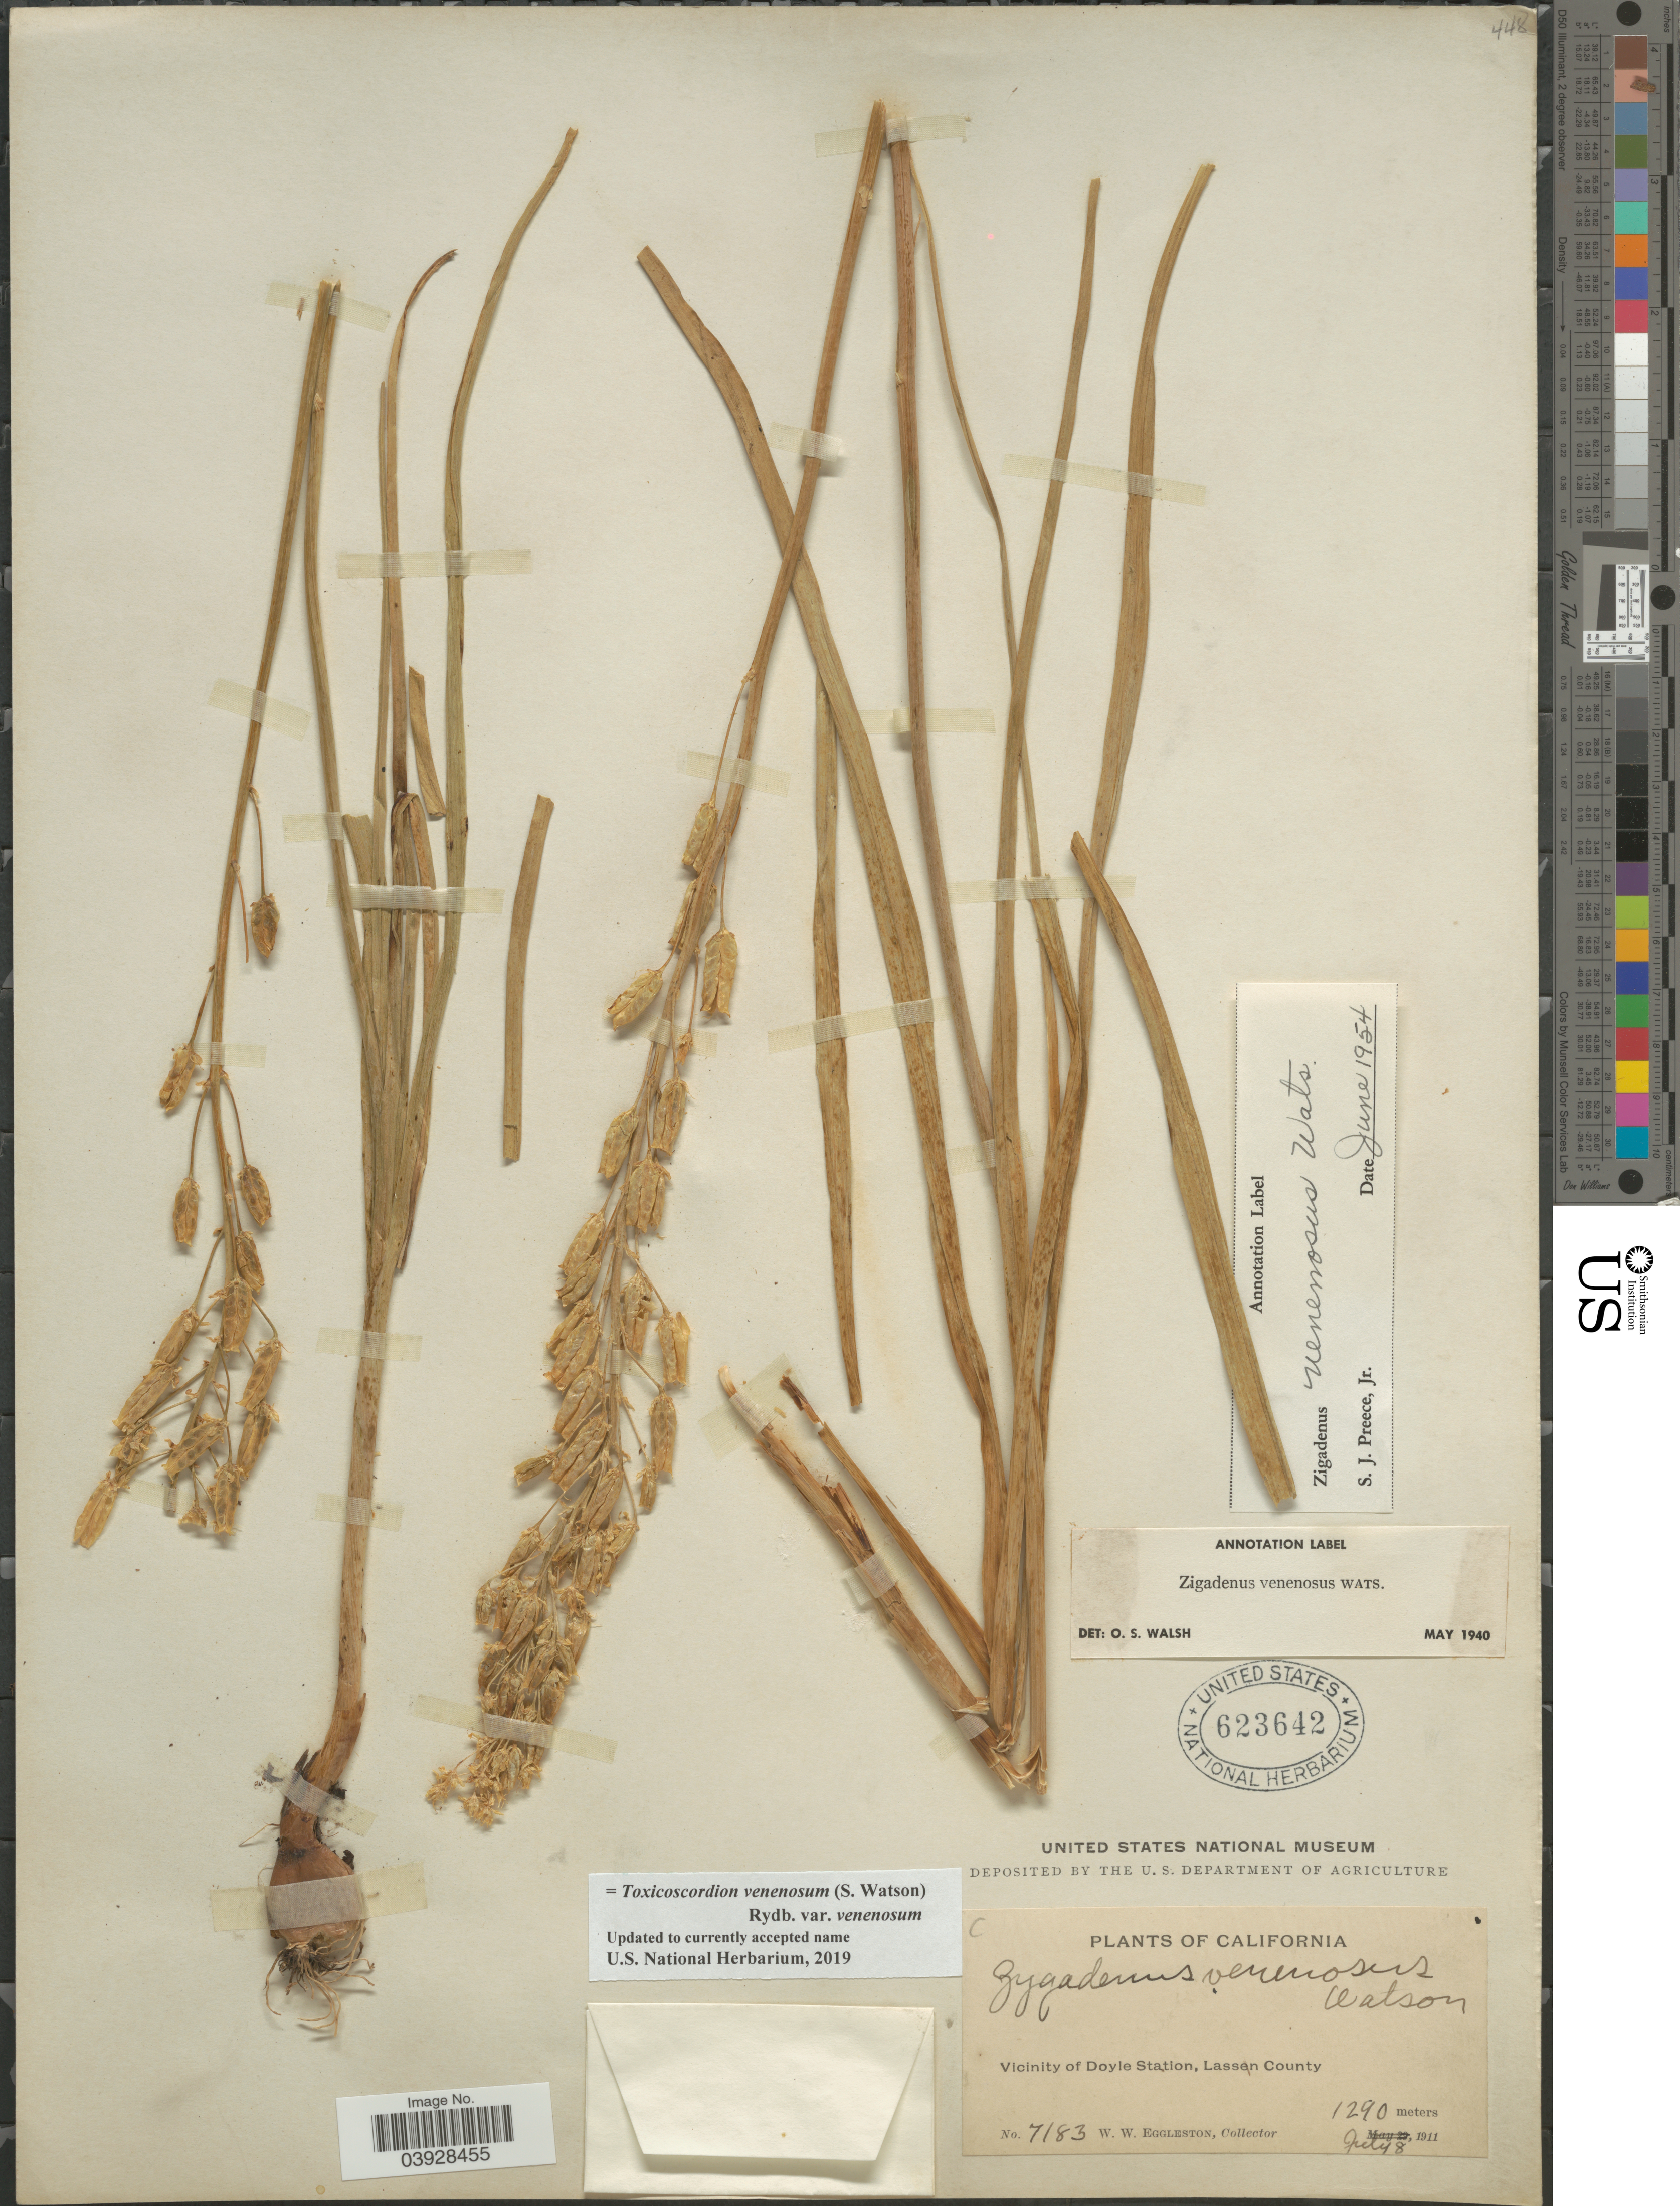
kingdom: Plantae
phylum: Tracheophyta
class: Liliopsida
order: Liliales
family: Melanthiaceae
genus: Toxicoscordion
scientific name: Toxicoscordion venenosum var. gramineum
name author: (Rydb.) Brasher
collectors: W. W. Eggleston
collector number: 7183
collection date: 1911-07-08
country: United States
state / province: California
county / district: Lassen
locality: Vicinity of Doyle Station, Lassen County.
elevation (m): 1290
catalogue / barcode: US 623642